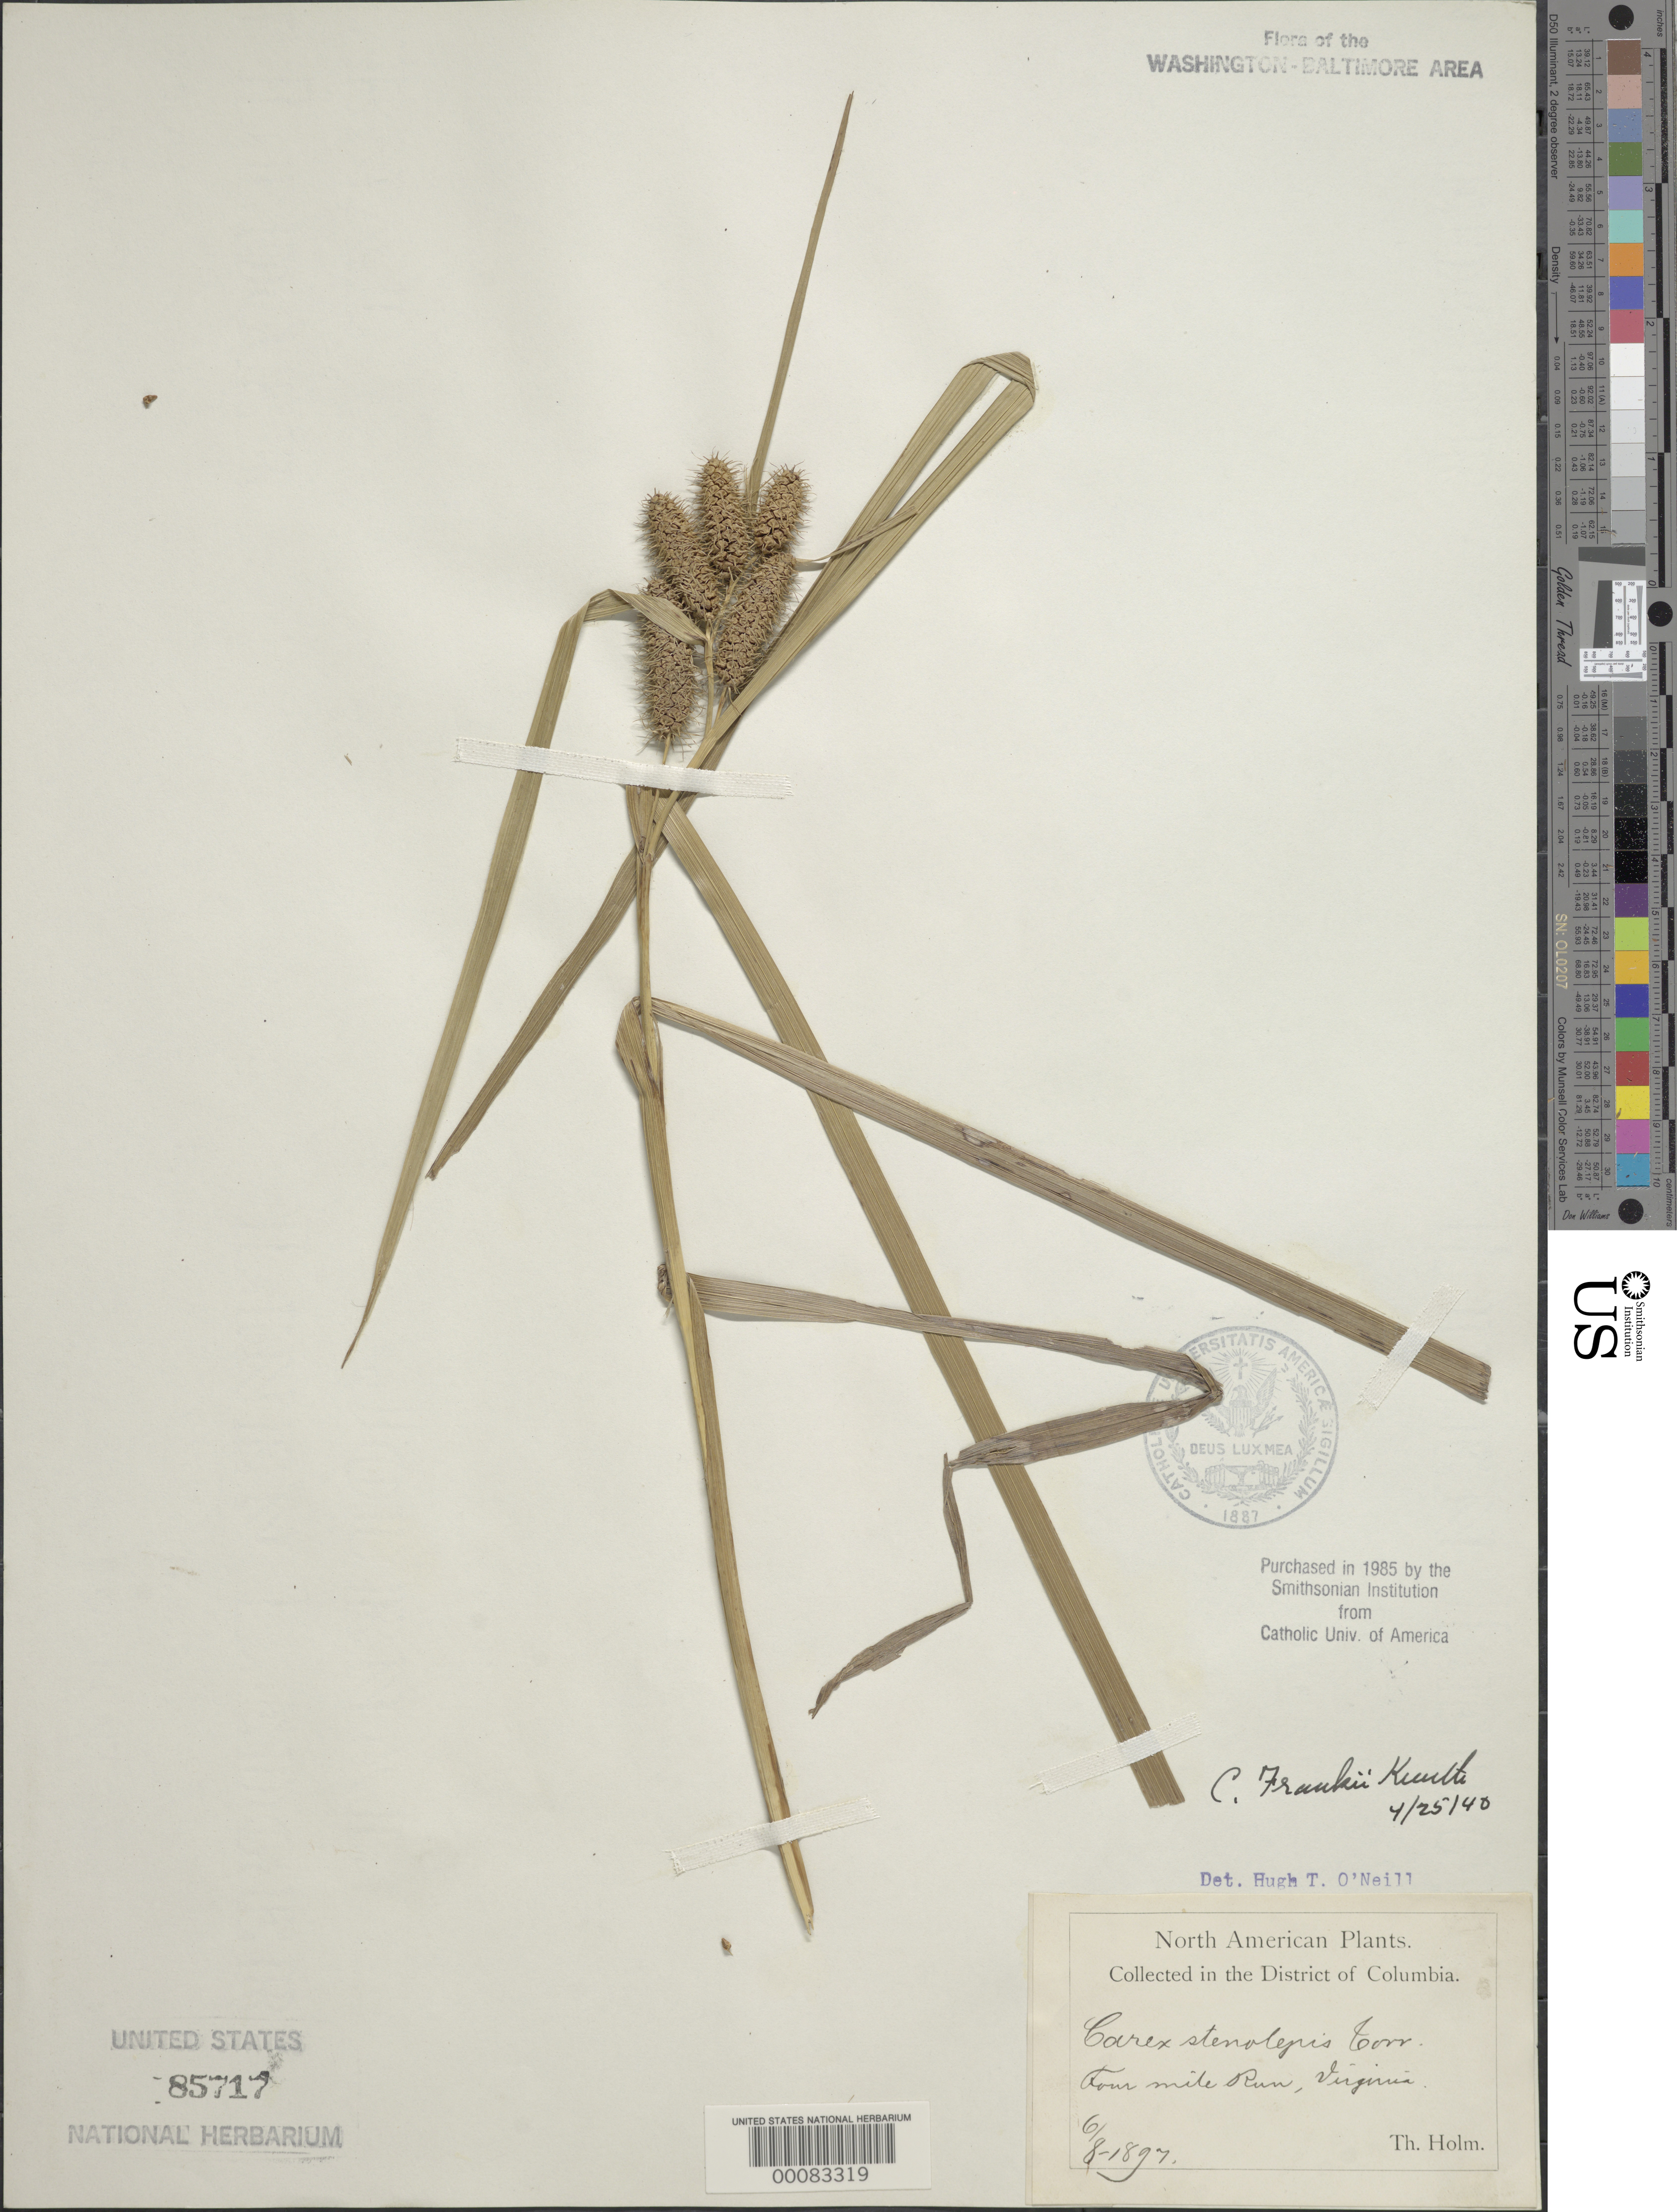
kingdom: Plantae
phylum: Tracheophyta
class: Liliopsida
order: Poales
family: Cyperaceae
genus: Carex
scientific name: Carex frankii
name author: Kunth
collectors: T. Holm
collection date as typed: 06 Aug 1897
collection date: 1897-08-06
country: United States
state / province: Virginia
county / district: Arlington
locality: Four Mile Run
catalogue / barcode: US 85717